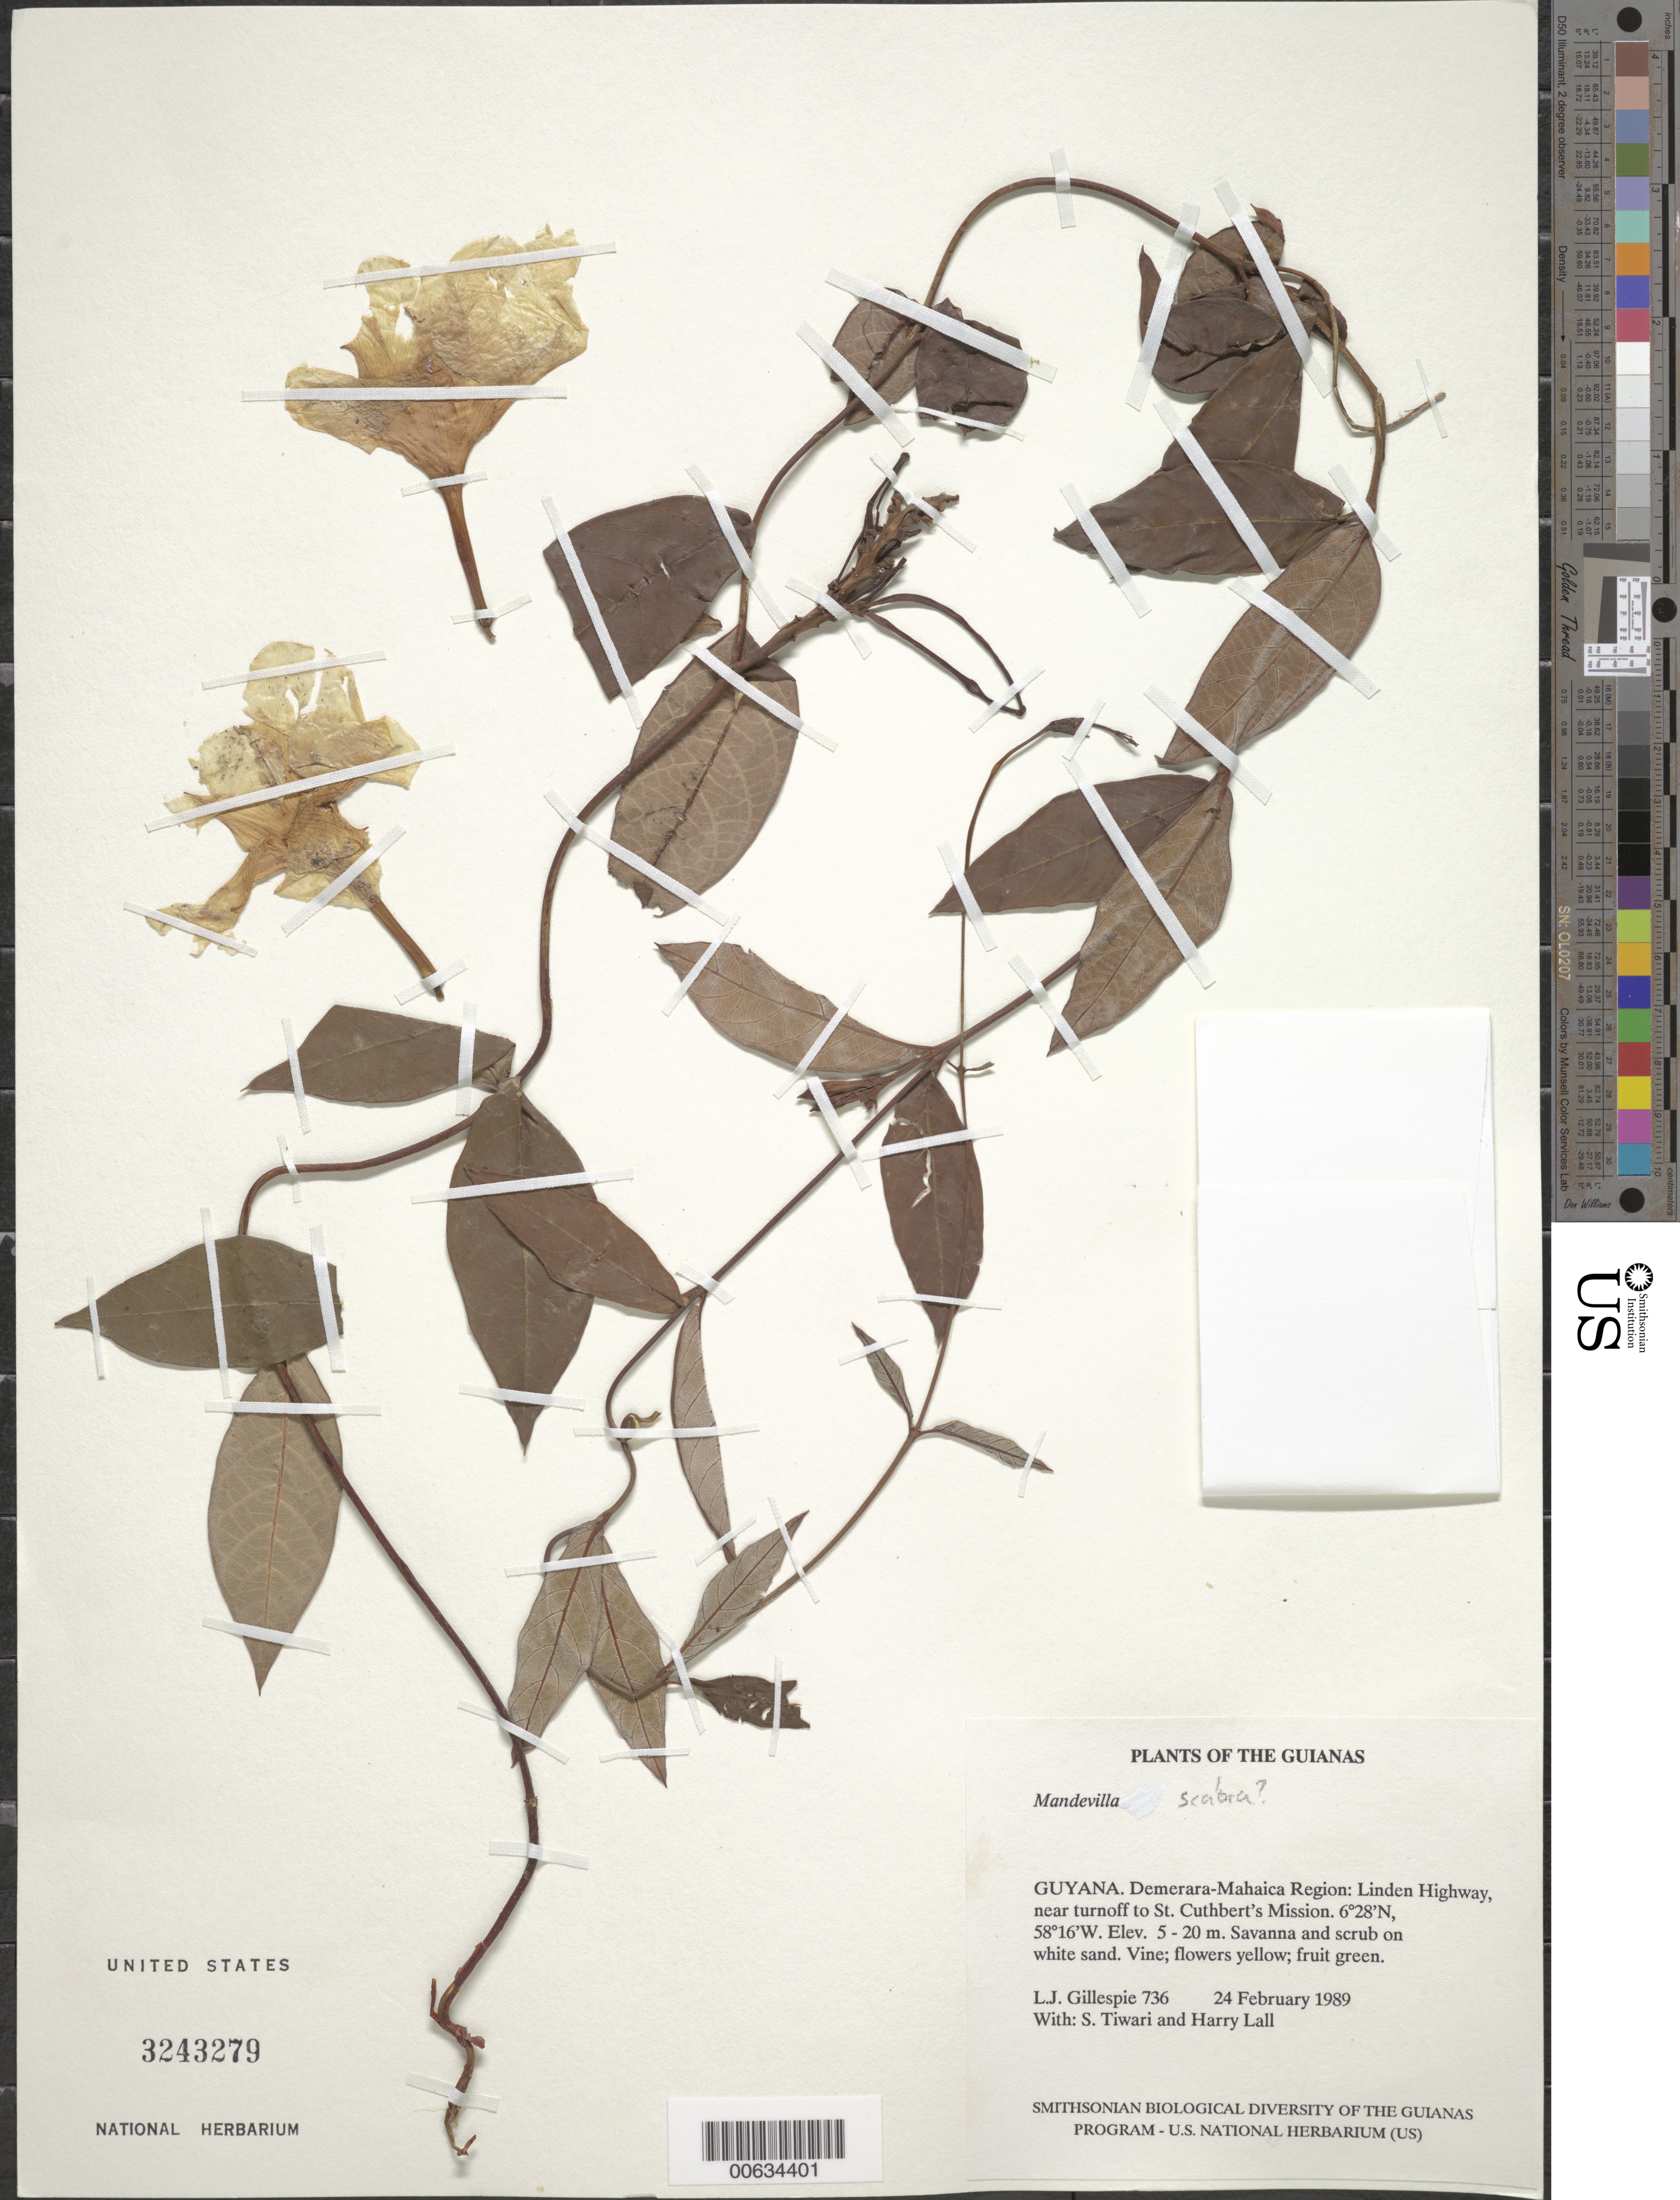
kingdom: Plantae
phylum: Tracheophyta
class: Magnoliopsida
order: Gentianales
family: Apocynaceae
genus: Mandevilla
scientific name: Mandevilla sp.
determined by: Gentry, A. H.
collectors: L. J. Gillespie, S. Tiwari & H. Lall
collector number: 736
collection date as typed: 24 February 1989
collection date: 1989-02-24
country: Guyana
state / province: Demerara-Mahaica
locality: Linden Highway, near turnoff to St. Cuthbert's Mission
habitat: Savanna and scrub on white sand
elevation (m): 5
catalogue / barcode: US 3243279